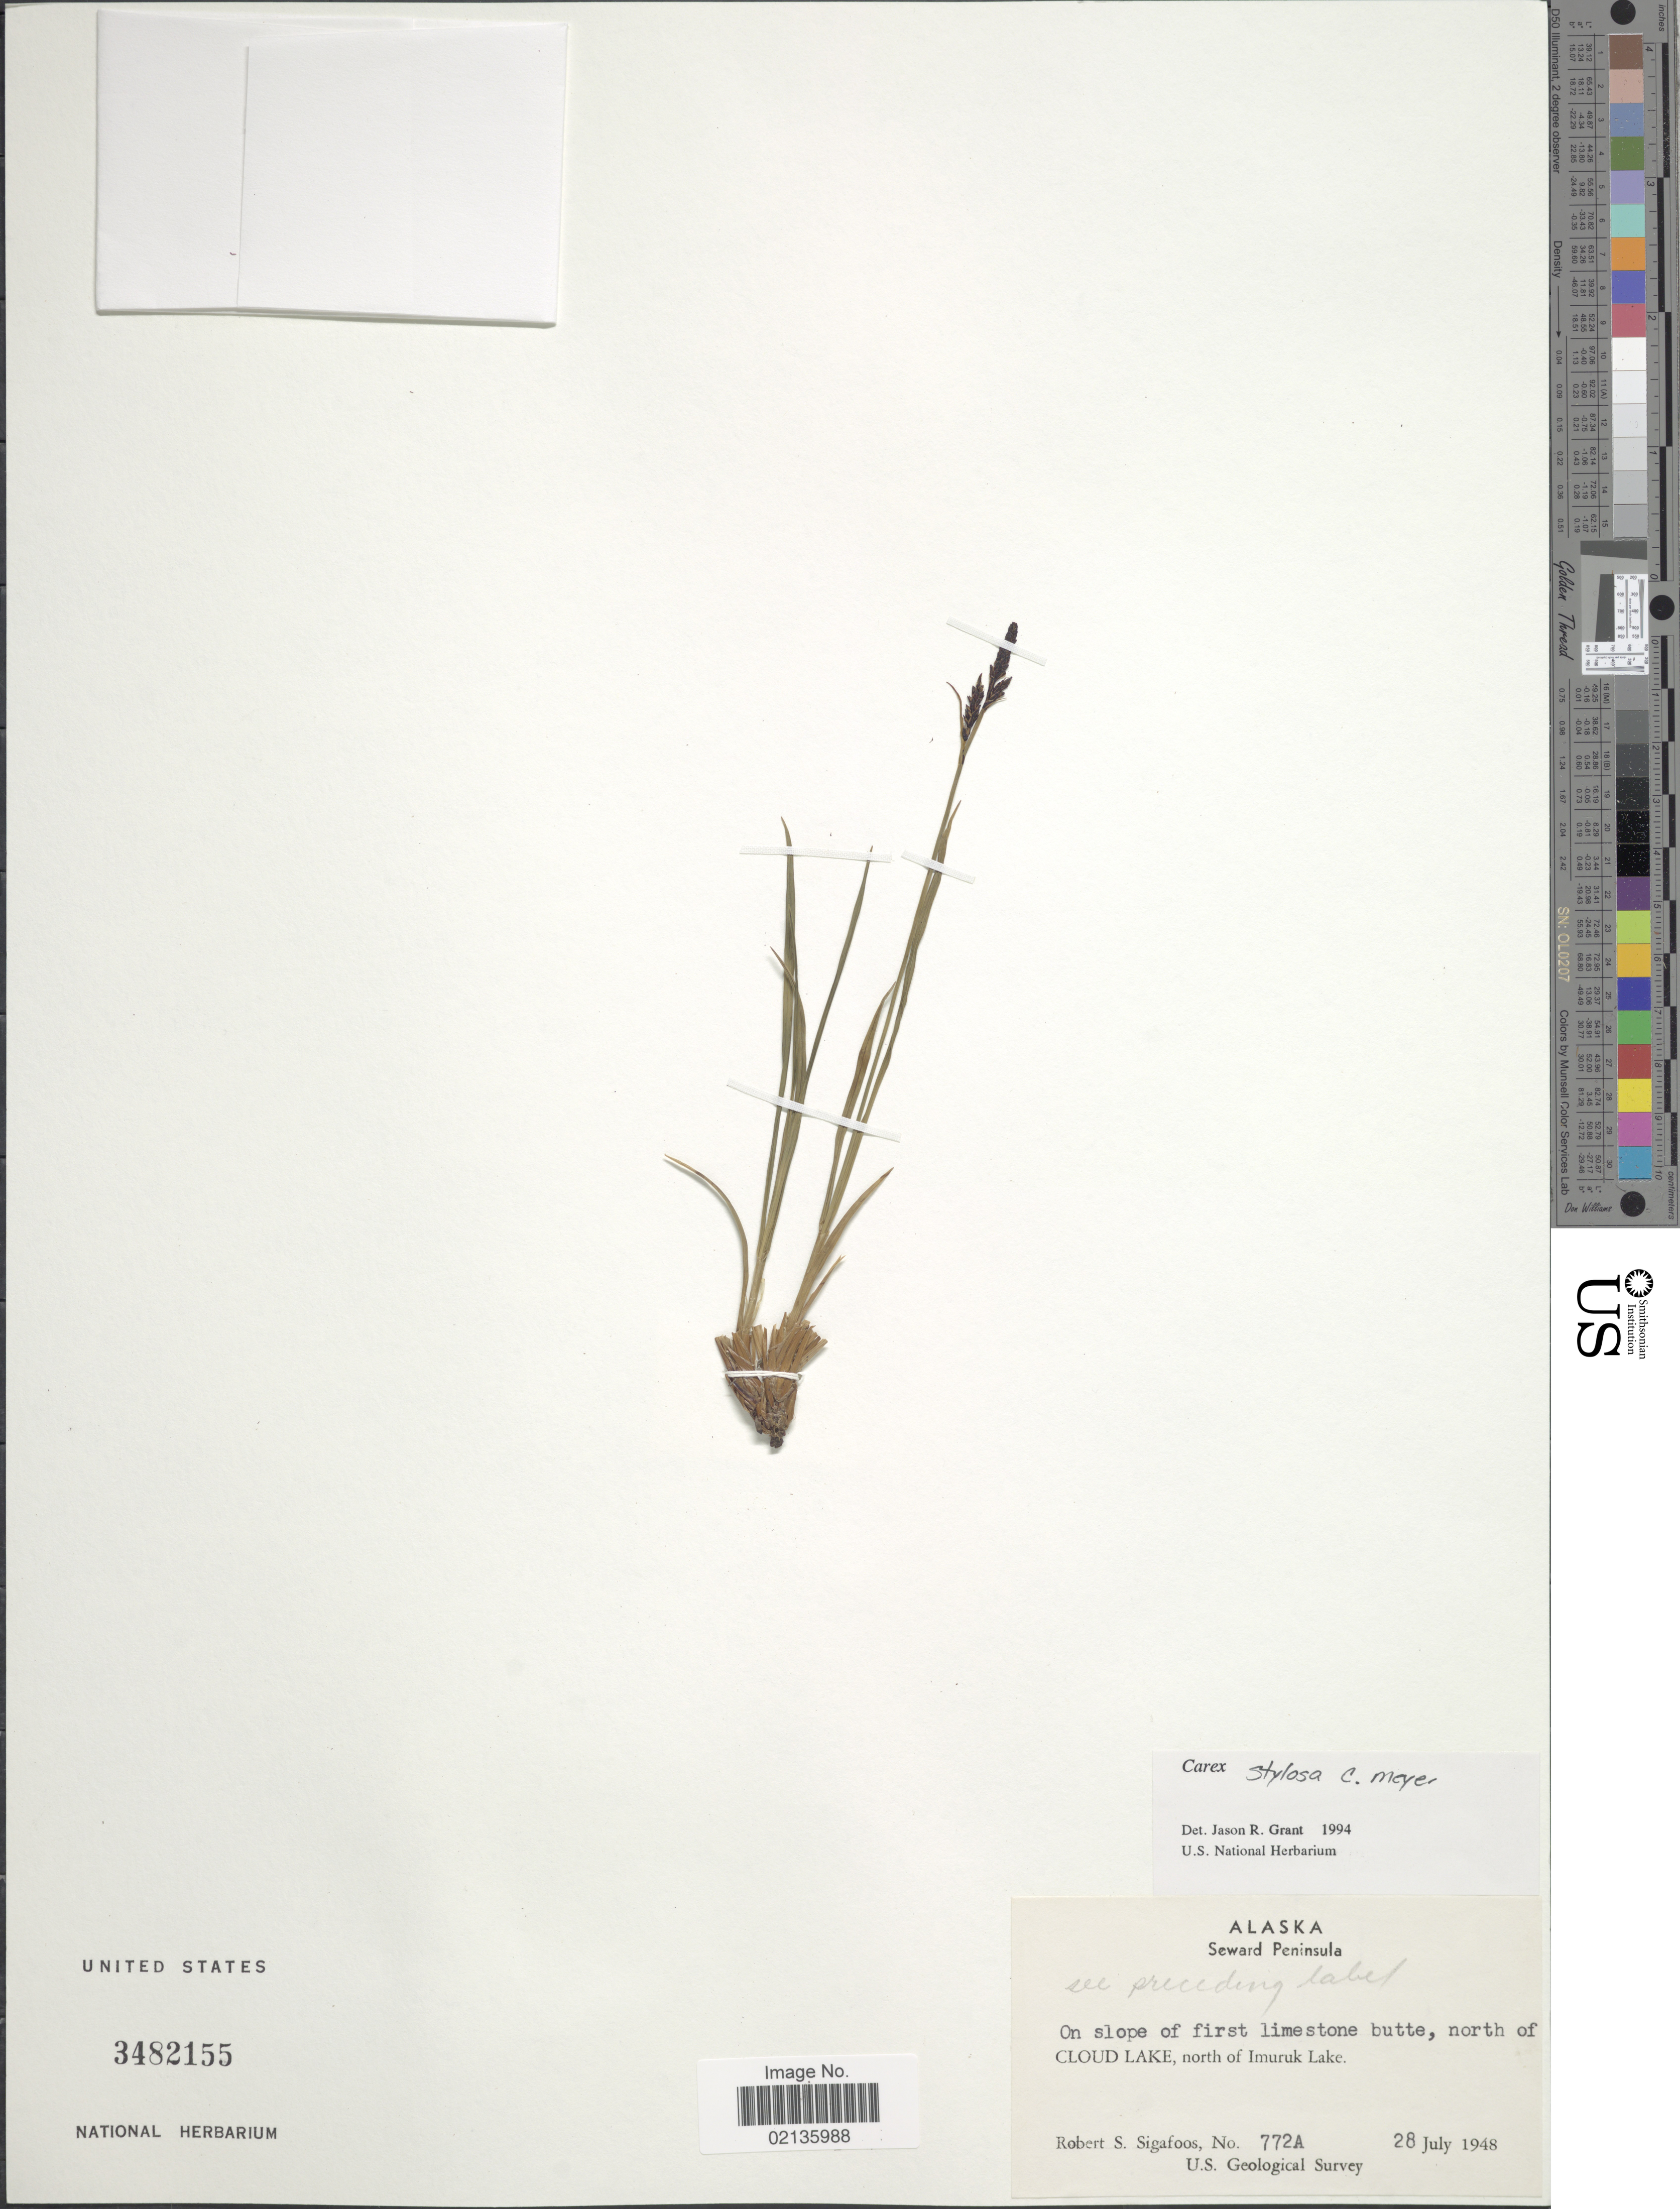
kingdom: Plantae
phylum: Tracheophyta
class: Liliopsida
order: Poales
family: Cyperaceae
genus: Carex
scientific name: Carex stylosa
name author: C.A. Mey.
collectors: R. Sigafoos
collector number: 772A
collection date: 1948-07-28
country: United States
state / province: Alaska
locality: Seward Peninsula, north Cloud Lake, north of Imuruk Lake.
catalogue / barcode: US 3482155